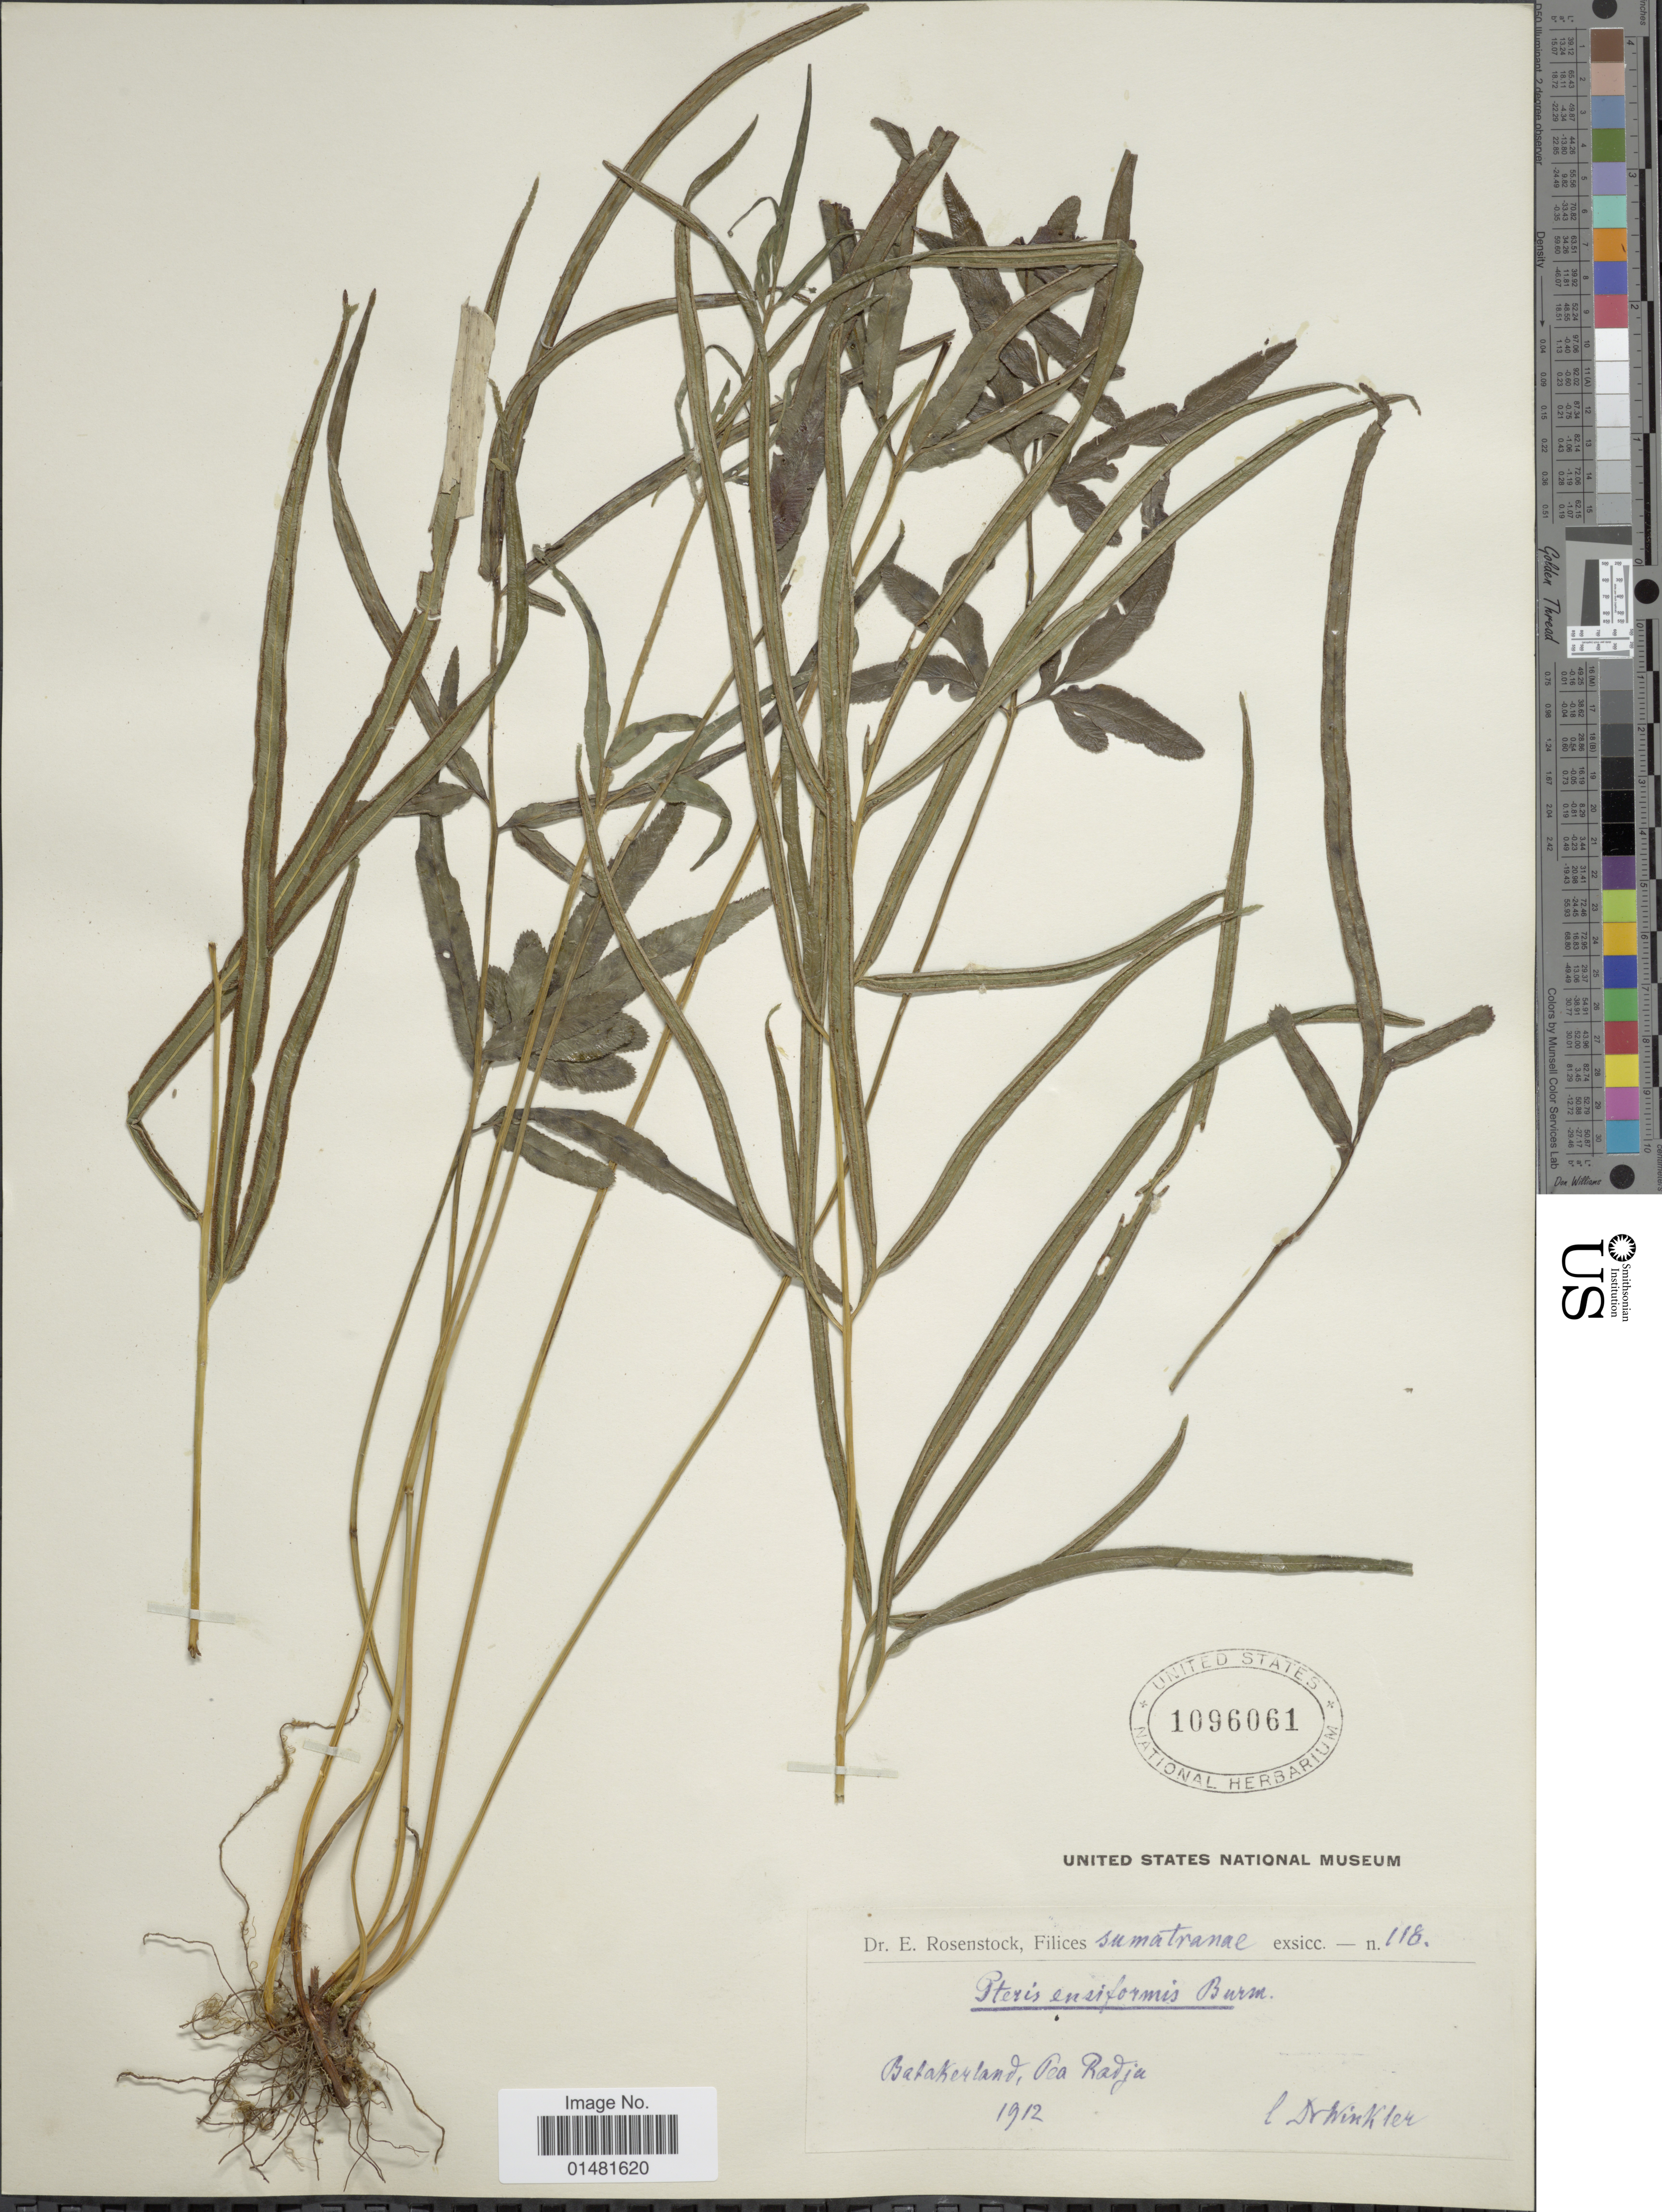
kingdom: Plantae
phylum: Tracheophyta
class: Polypodiopsida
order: Polypodiales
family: Pteridaceae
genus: Pteris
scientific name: Pteris ensiformis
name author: Burm. f.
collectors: -. Winkler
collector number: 118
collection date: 1912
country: Indonesia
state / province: Sumatra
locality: Batakerland, Pea Raja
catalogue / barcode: US 1096061